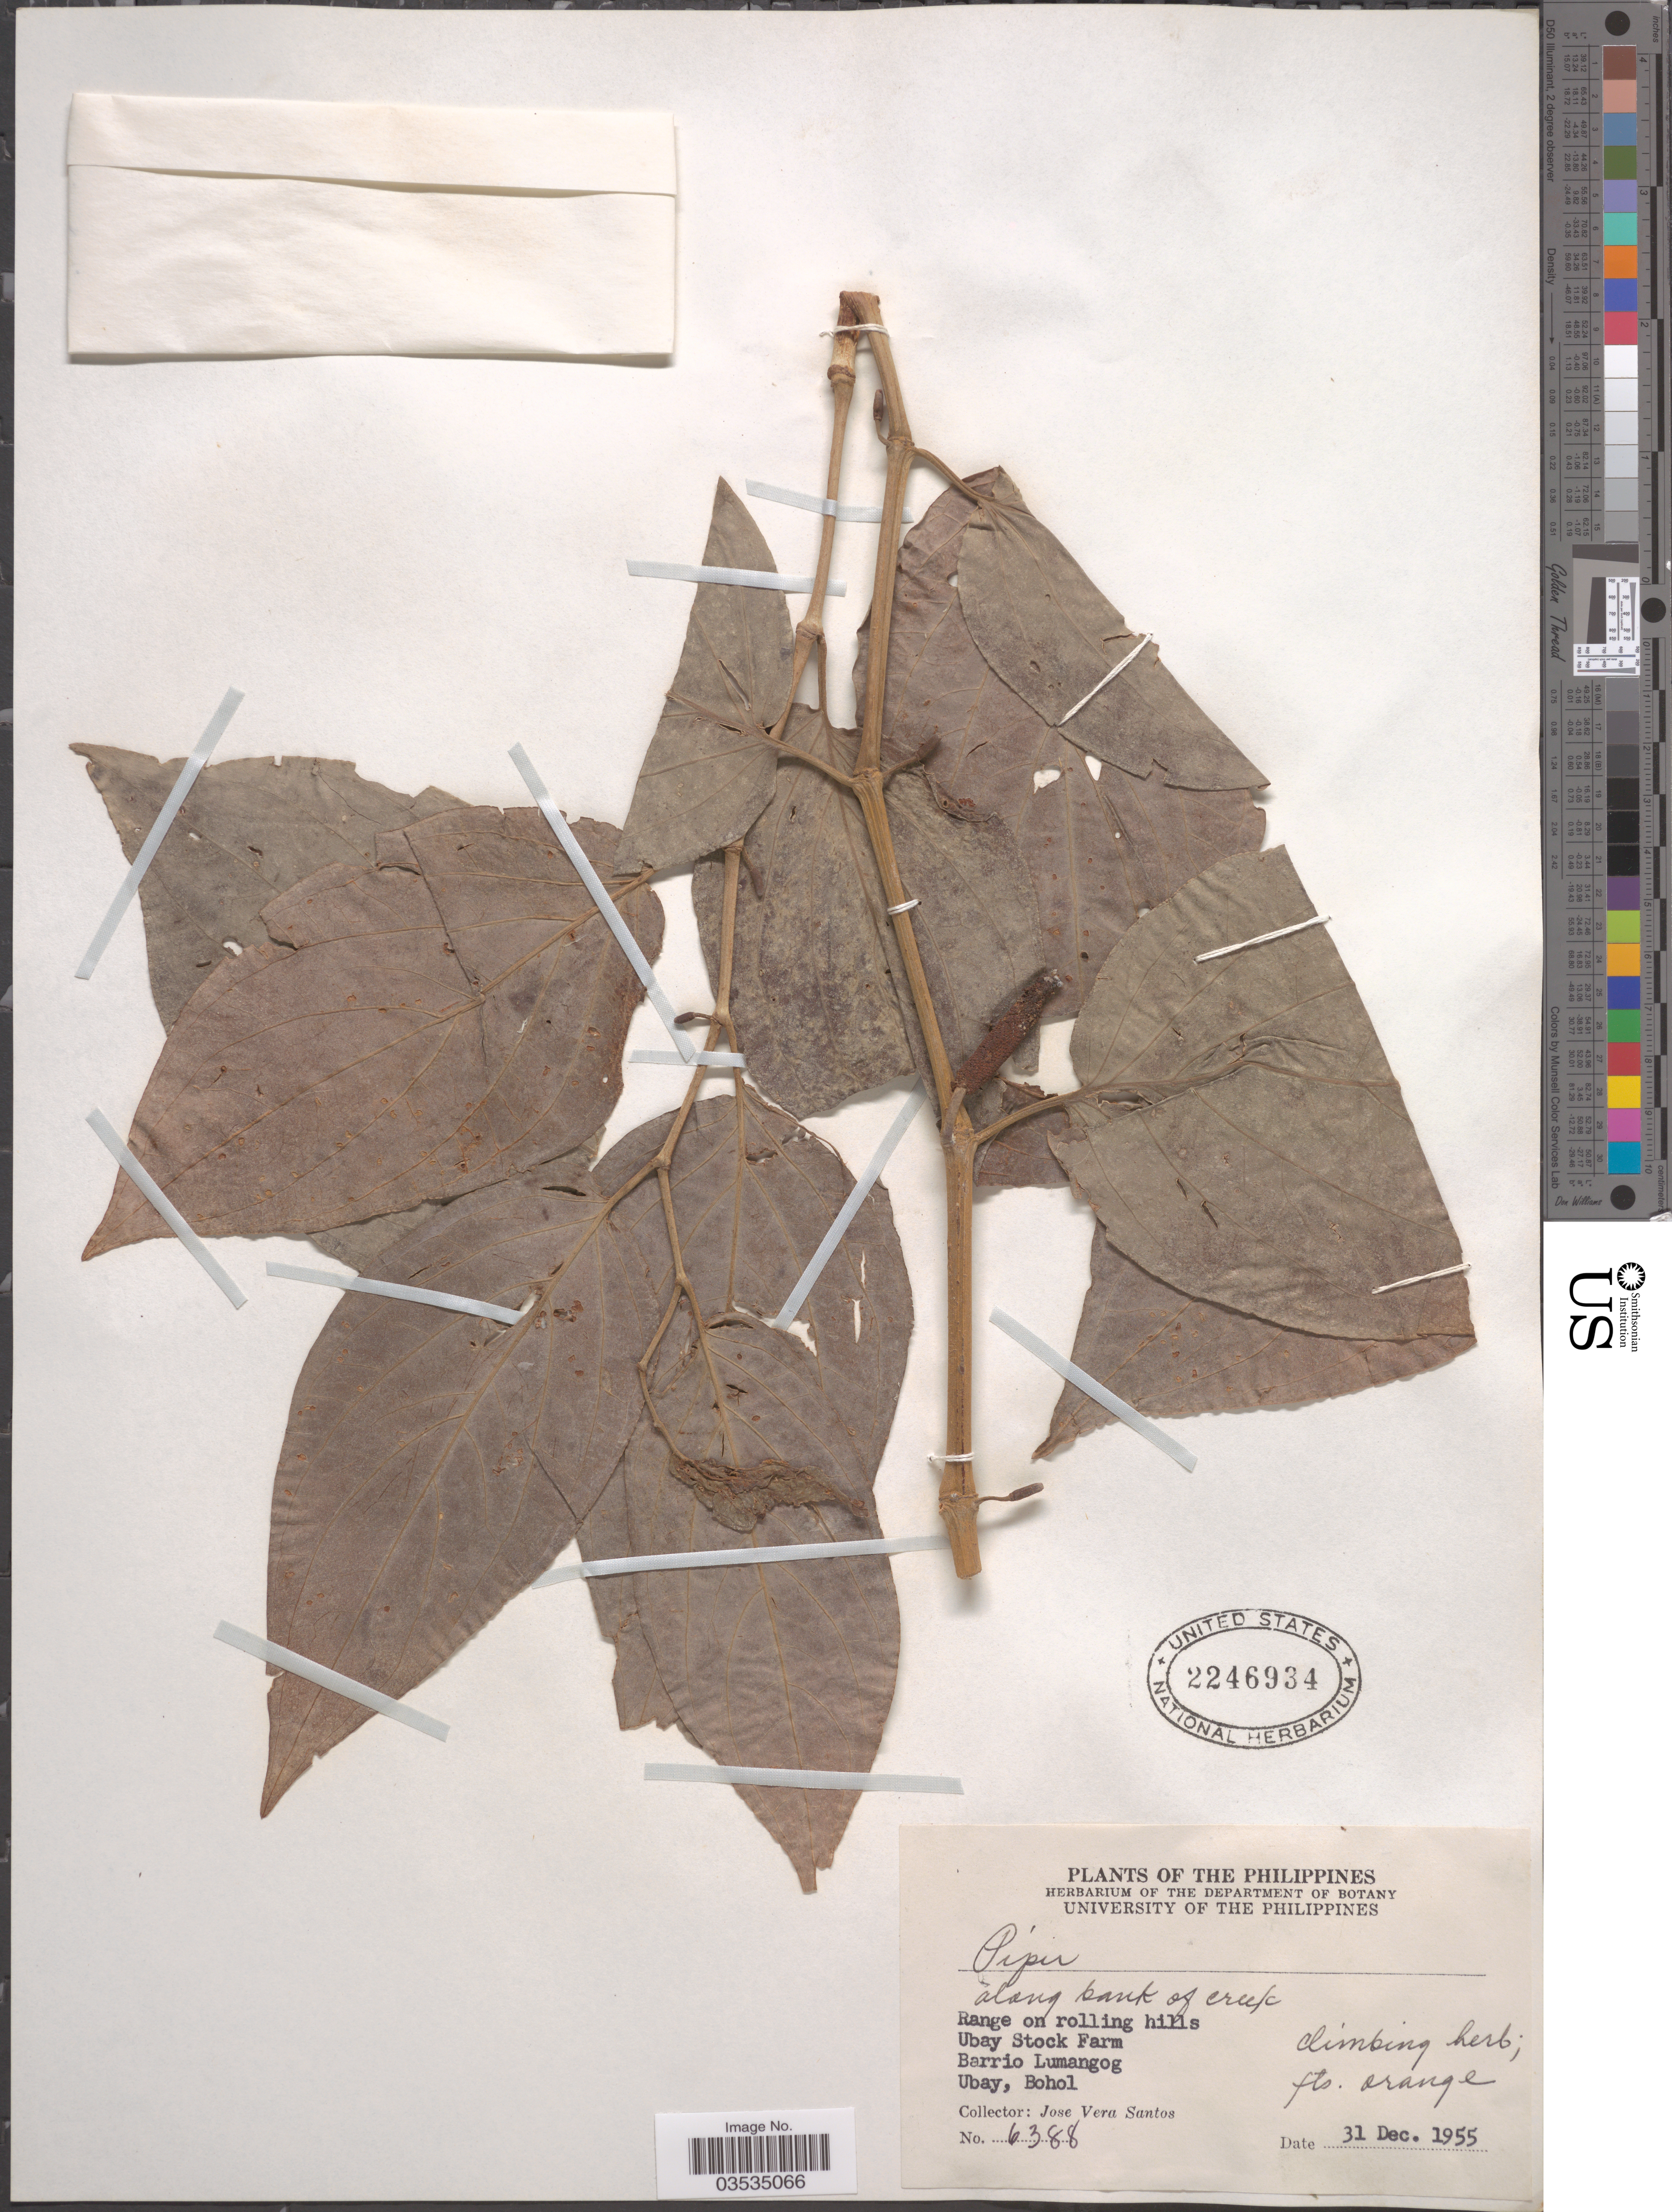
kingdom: Plantae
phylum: Tracheophyta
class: Magnoliopsida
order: Piperales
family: Piperaceae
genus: Piper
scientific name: Piper sp.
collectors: J. V. Santos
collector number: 6388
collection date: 1955-12-31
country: Philippines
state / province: Central Visayas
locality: Along bank of creek. Range on rolling hills. Ubay Stock Farm. Barrio Lumangog. Ubay, Bohol.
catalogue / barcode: US 2246934